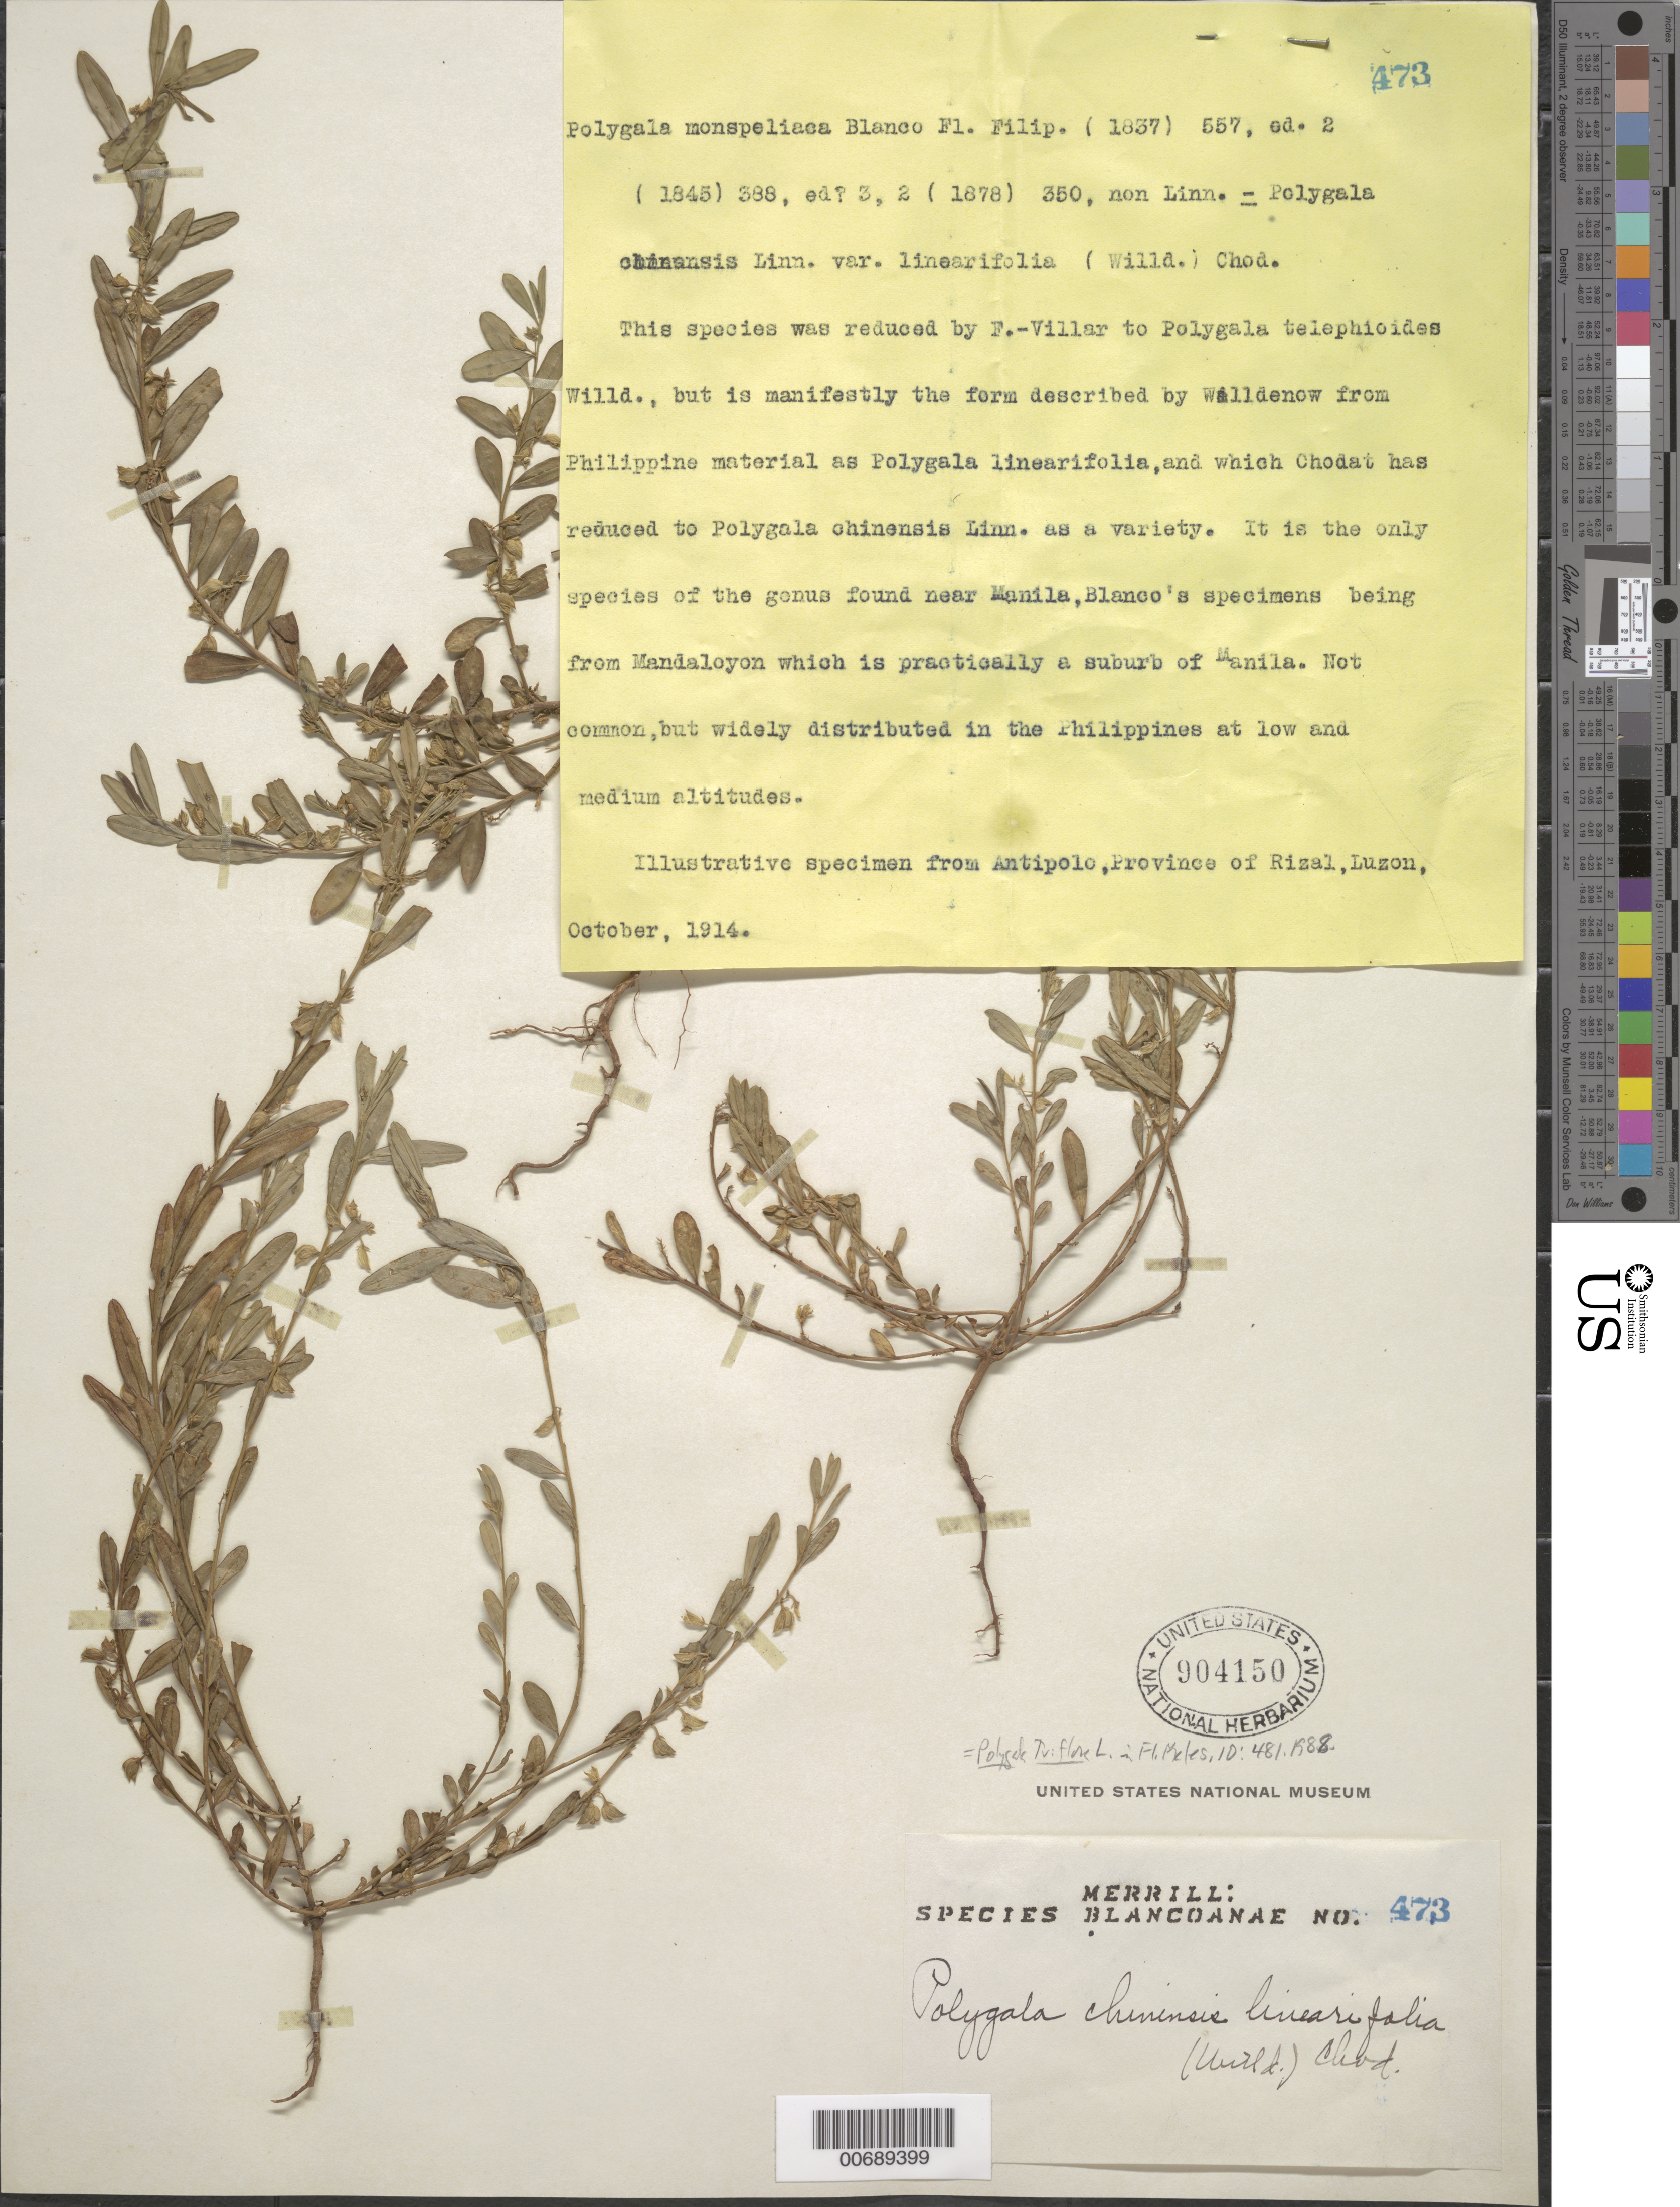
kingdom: Plantae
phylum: Tracheophyta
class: Magnoliopsida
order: Fabales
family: Polygalaceae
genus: Polygala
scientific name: Polygala triflora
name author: L.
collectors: E. D. Merrill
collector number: Sp. Blancoan. 0473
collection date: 1914-10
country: Philippines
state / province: Calabarzon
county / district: Rizal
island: Luzon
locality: Antipolo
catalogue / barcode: US 904150